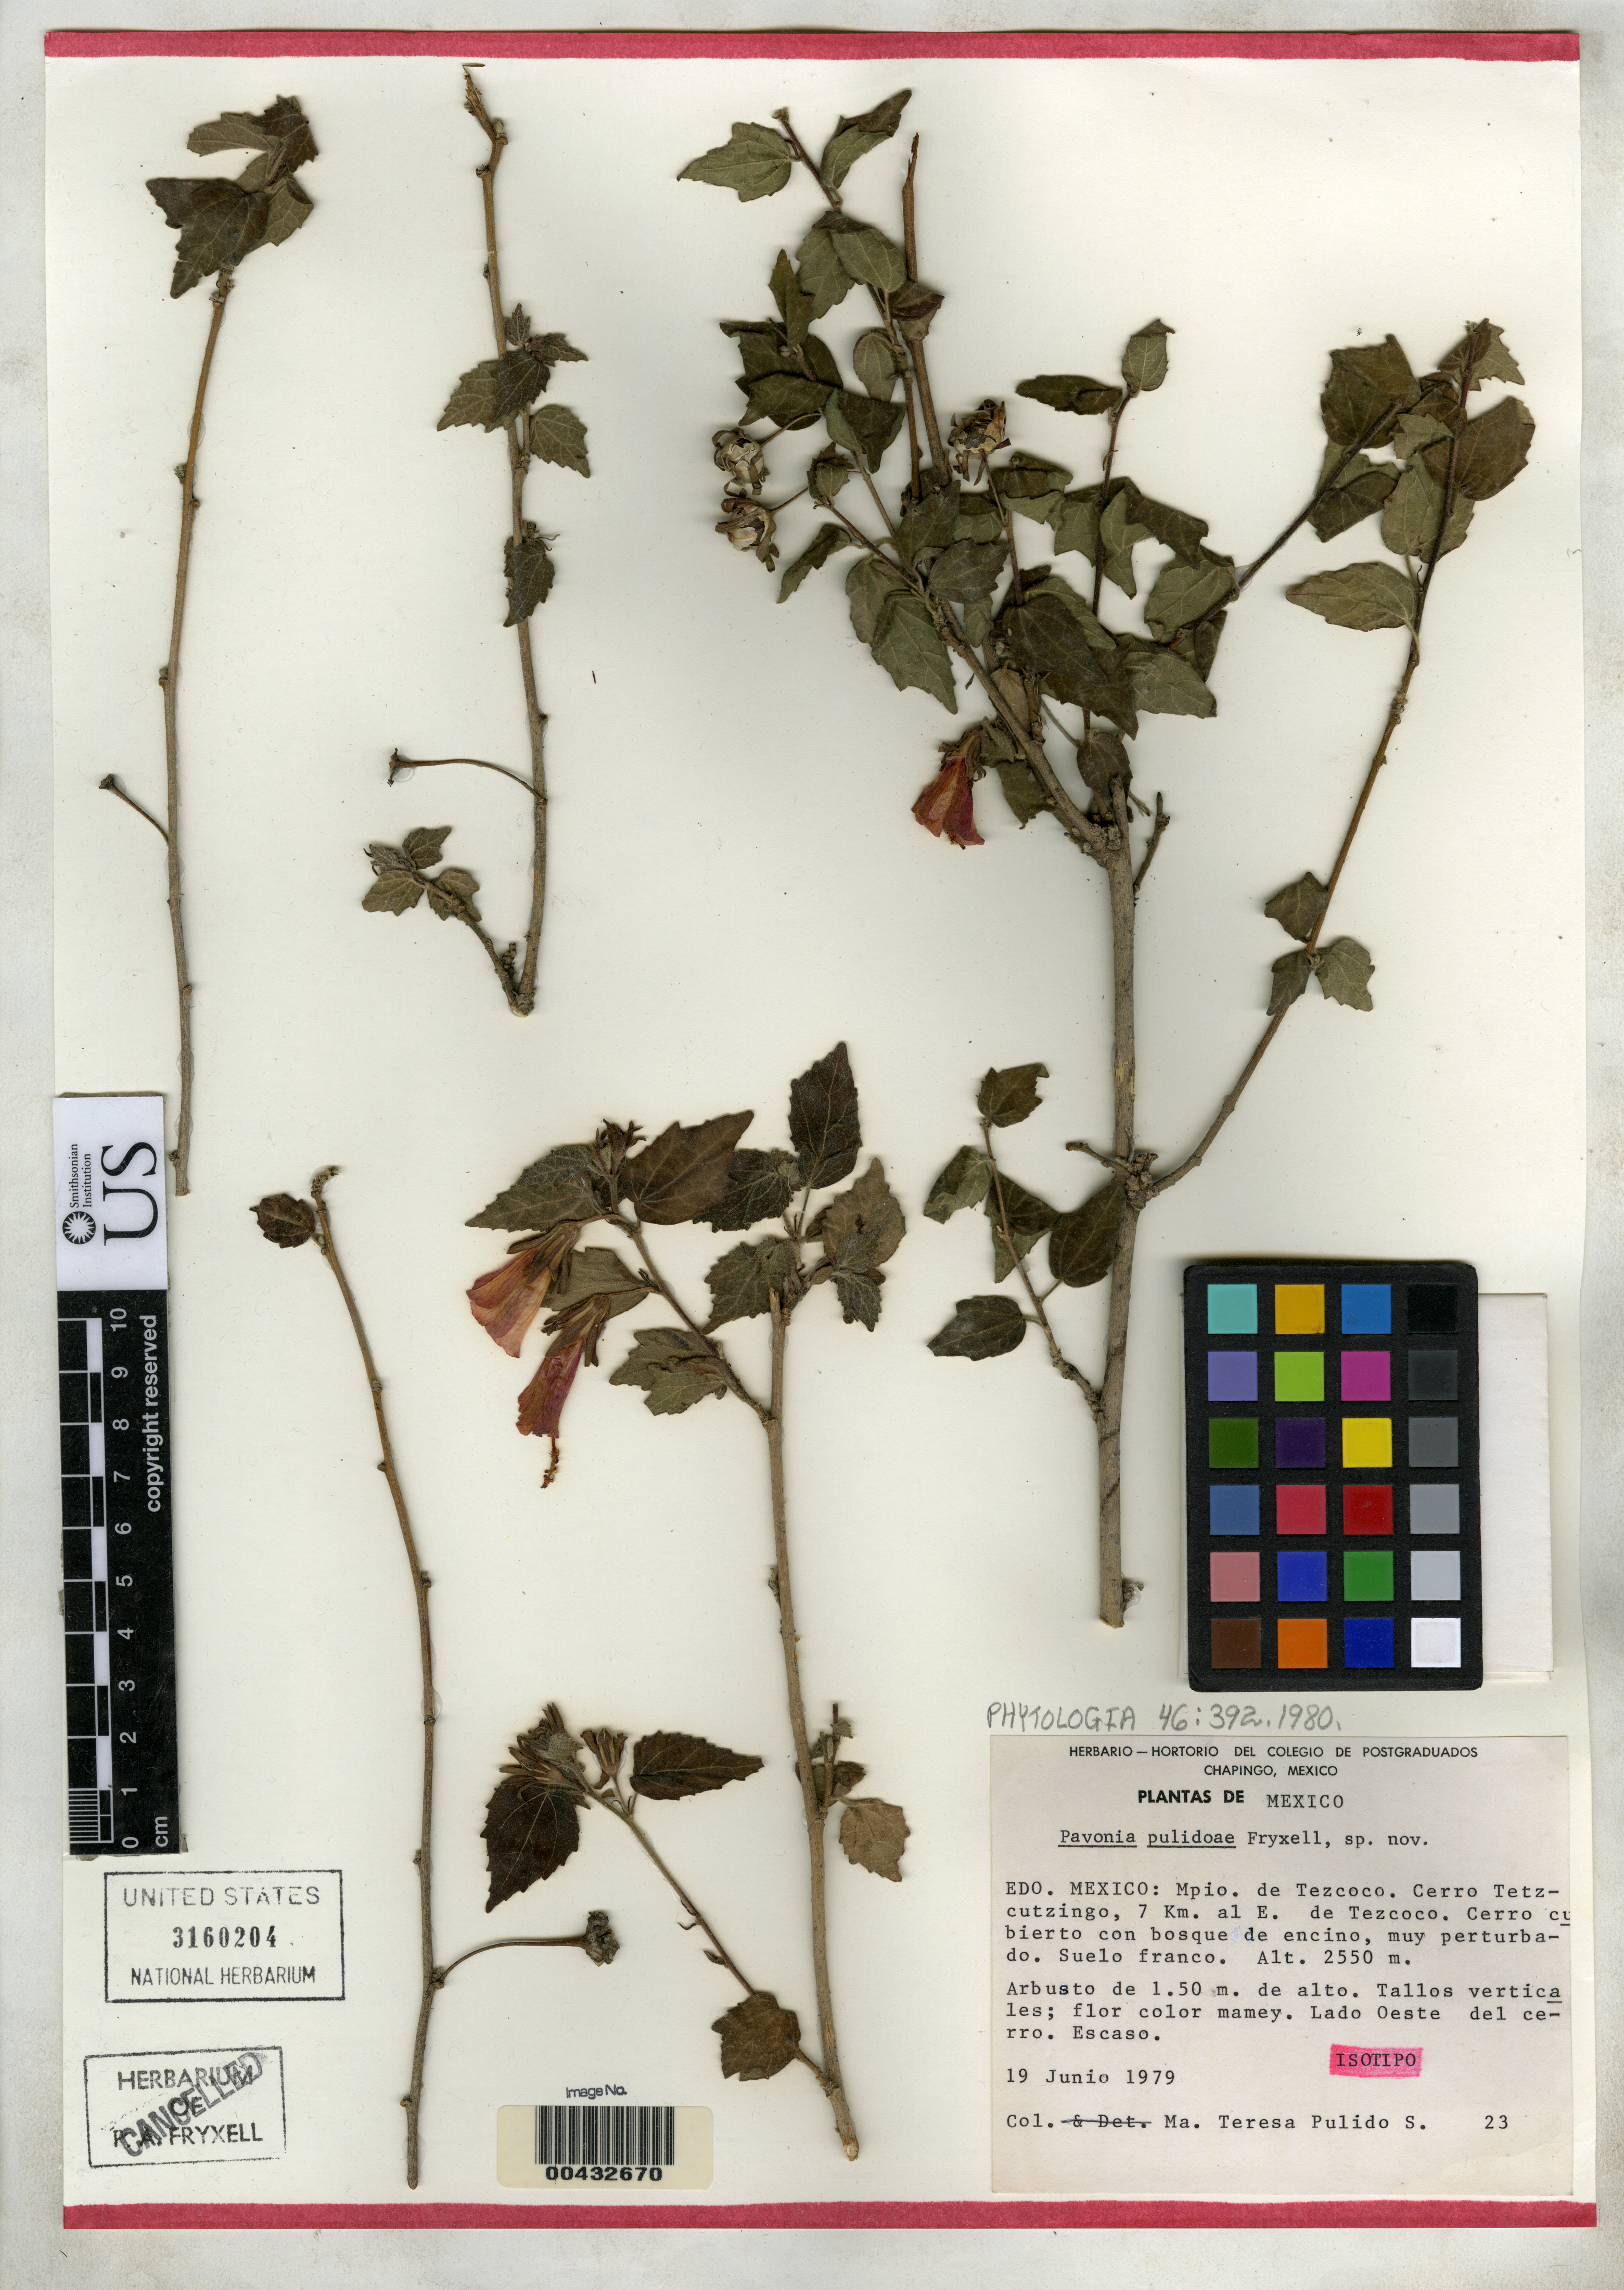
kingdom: Plantae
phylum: Tracheophyta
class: Magnoliopsida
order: Malvales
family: Malvaceae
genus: Pavonia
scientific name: Pavonia pulidoae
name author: Fryxell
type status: Isotype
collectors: M. Pulido S.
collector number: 23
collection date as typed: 19 Jun 1979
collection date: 1979-06-19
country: Mexico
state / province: México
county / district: Texcoco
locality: Cerro Tetzcutzingo, 7 km al E de Texcoco.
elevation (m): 2550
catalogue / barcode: US 3160204